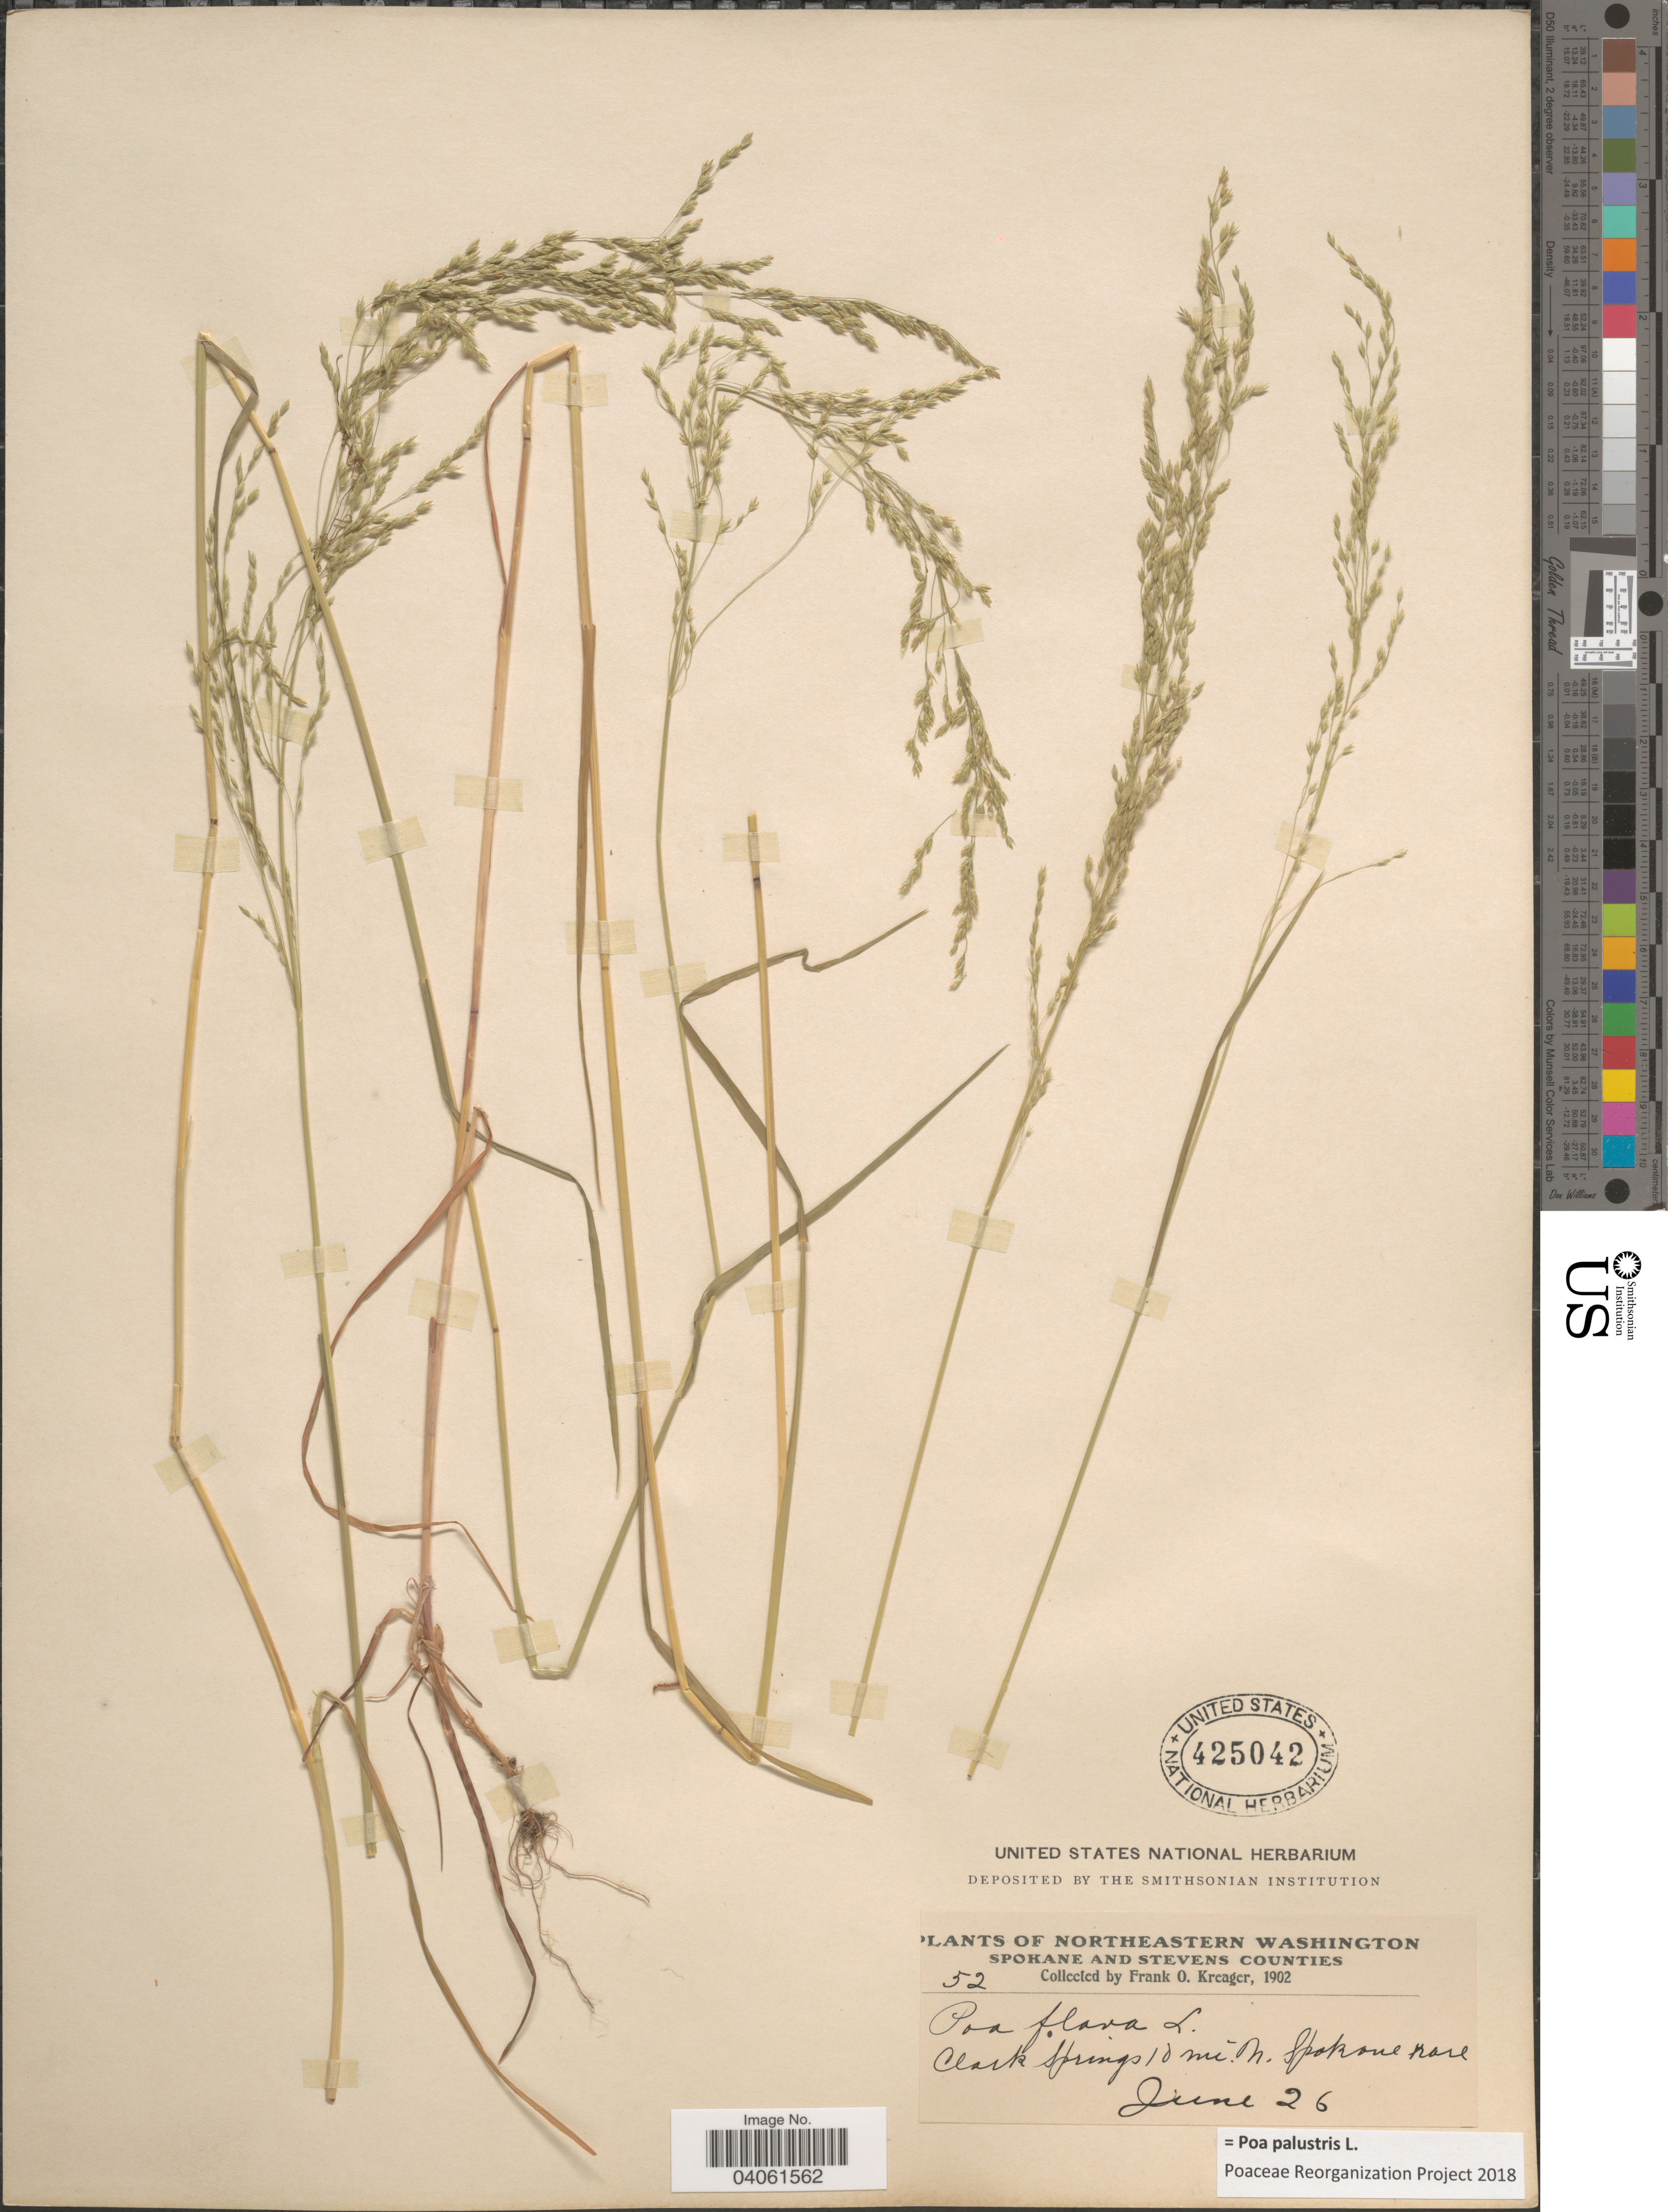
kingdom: Plantae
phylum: Tracheophyta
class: Liliopsida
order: Poales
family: Poaceae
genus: Poa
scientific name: Poa palustris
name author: L.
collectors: F. Kreager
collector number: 52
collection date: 1902-06-26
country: United States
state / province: Washington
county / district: Spokane / Stevens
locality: Northeastern Washington. Spokane and Stevens Counties. Clark Springs 10 mi. N. Spokane rare.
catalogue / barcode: US 425042